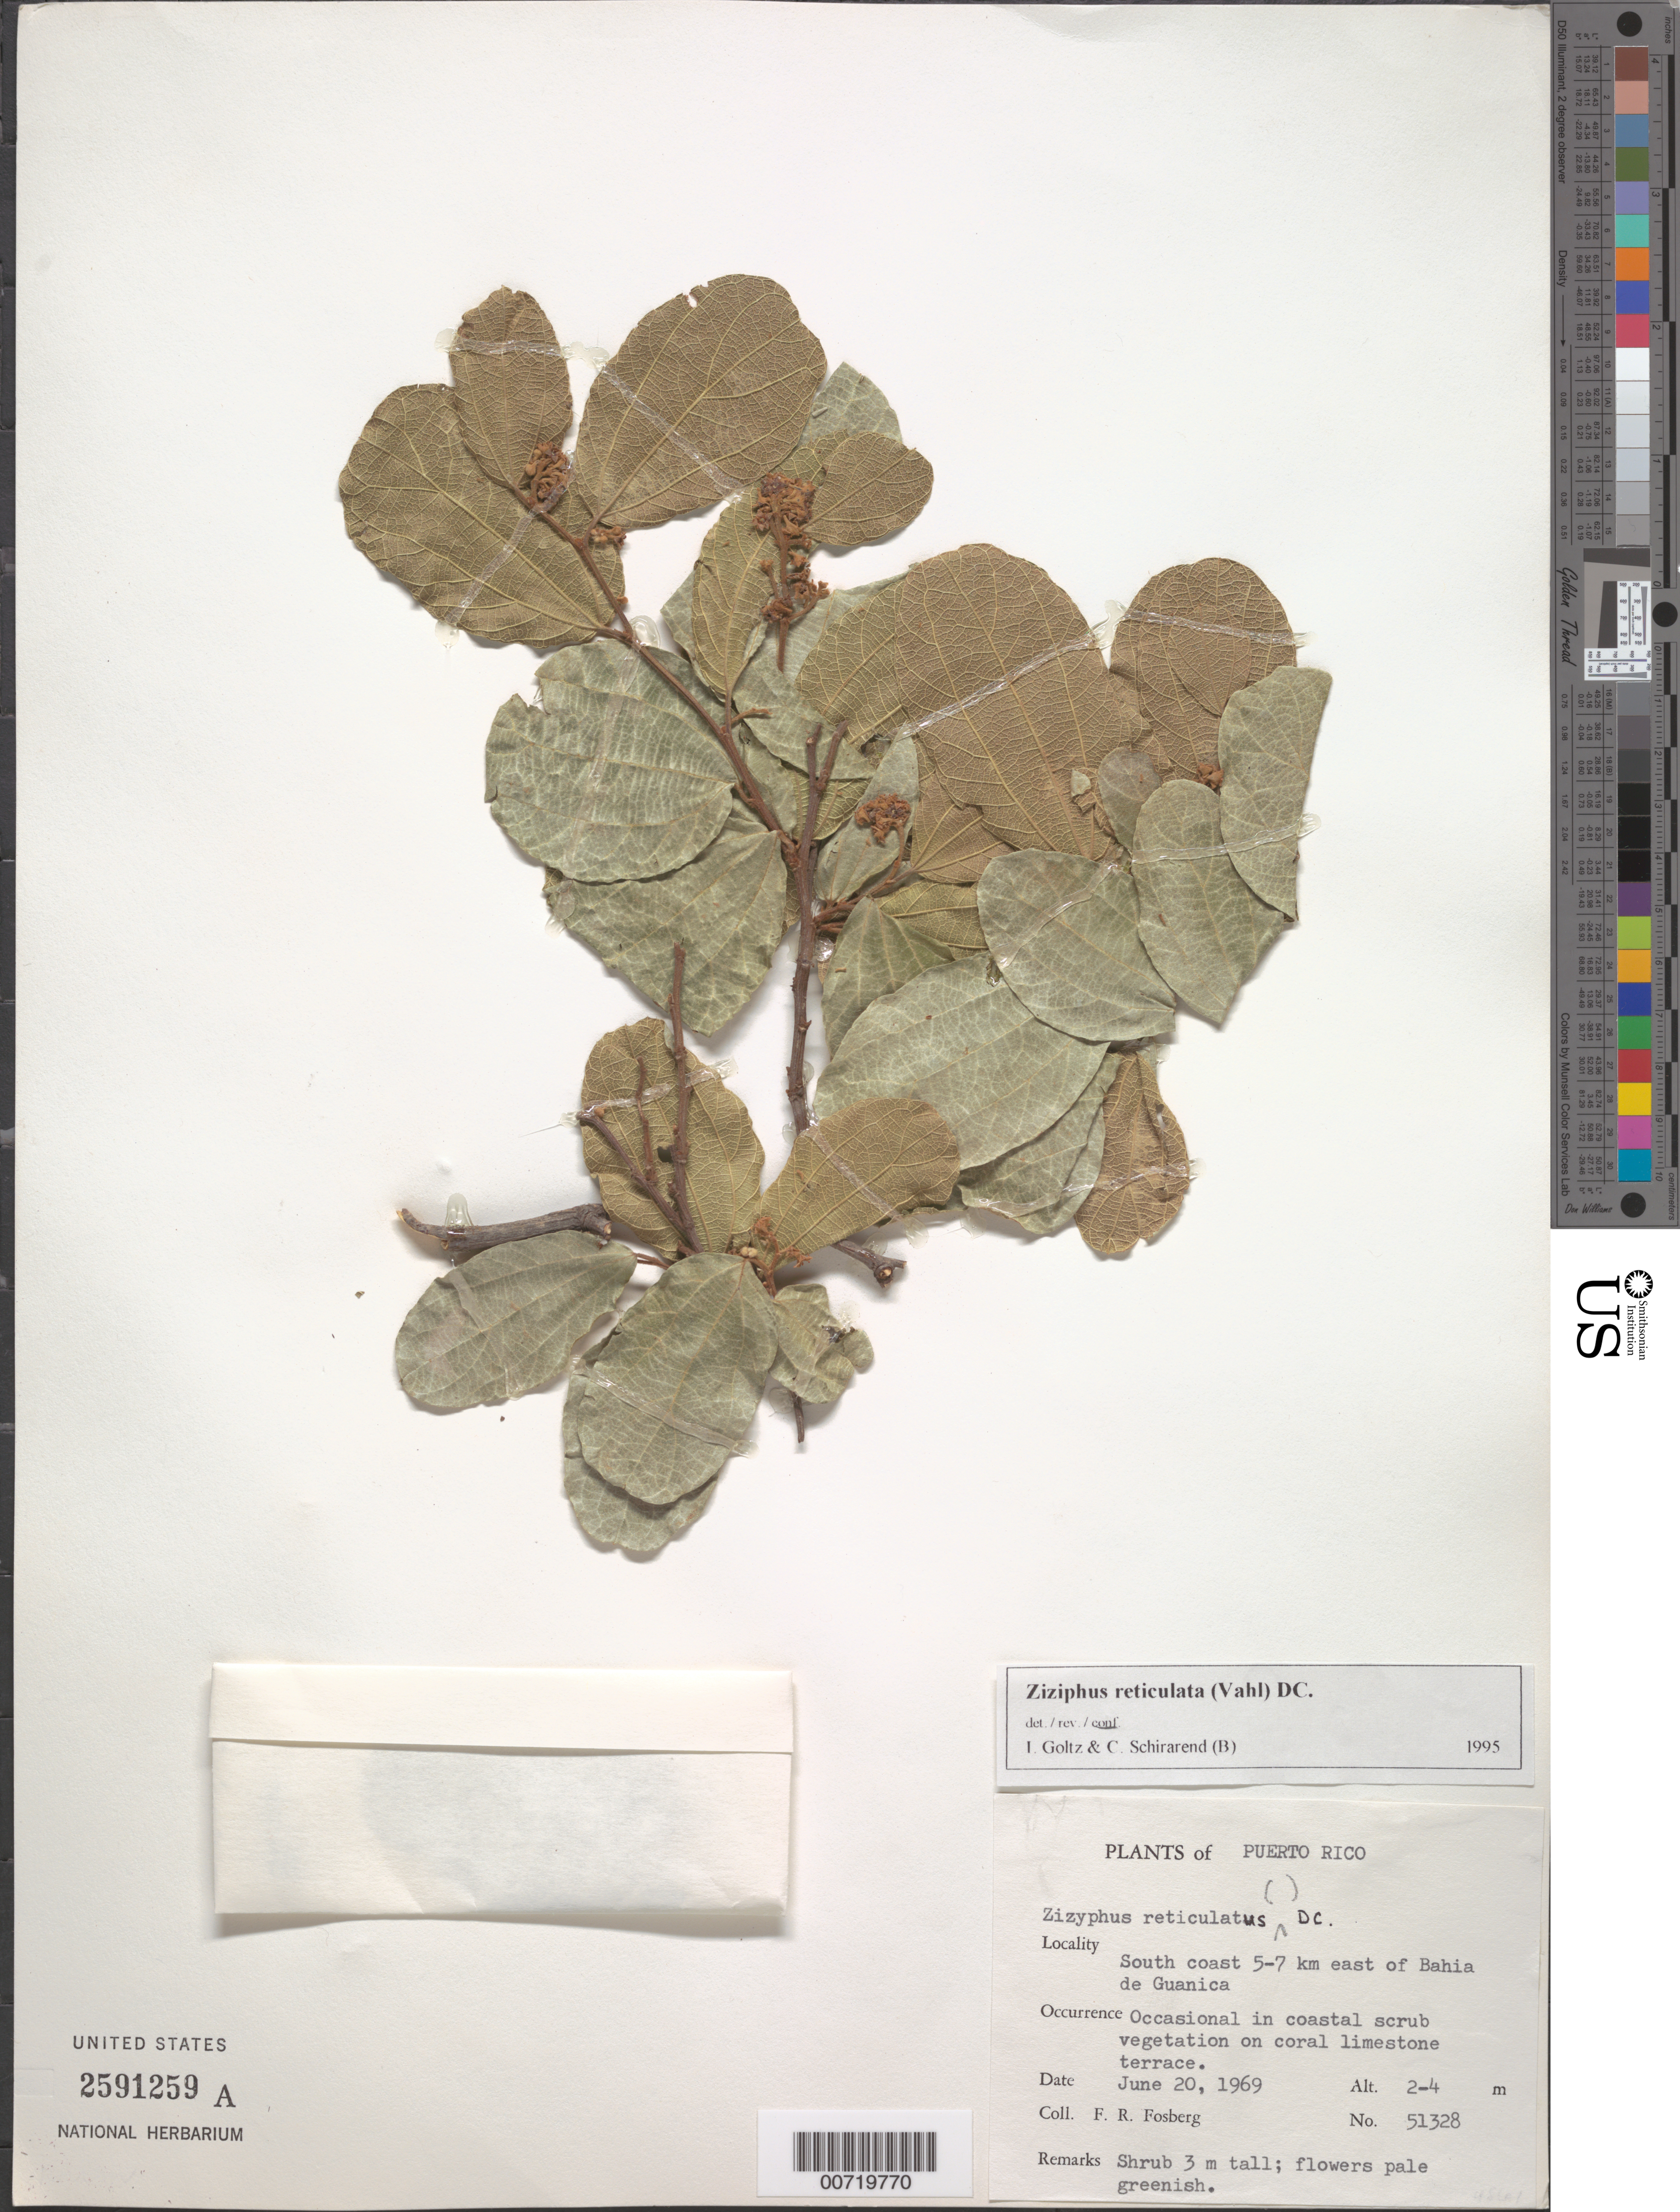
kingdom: Plantae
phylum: Tracheophyta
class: Magnoliopsida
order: Rosales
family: Rhamnaceae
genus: Sarcomphalus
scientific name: Sarcomphalus reticulatus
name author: (Vahl) Urb.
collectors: F. R. Fosberg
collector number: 51328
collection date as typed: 20 Jun 1969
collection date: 1969-06-20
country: Puerto Rico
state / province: Guánica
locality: Bahia de Guanica, S coast 5-7 km E of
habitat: Coastal scrub vegetation on coral limestone terrace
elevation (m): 2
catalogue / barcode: US 2591259A